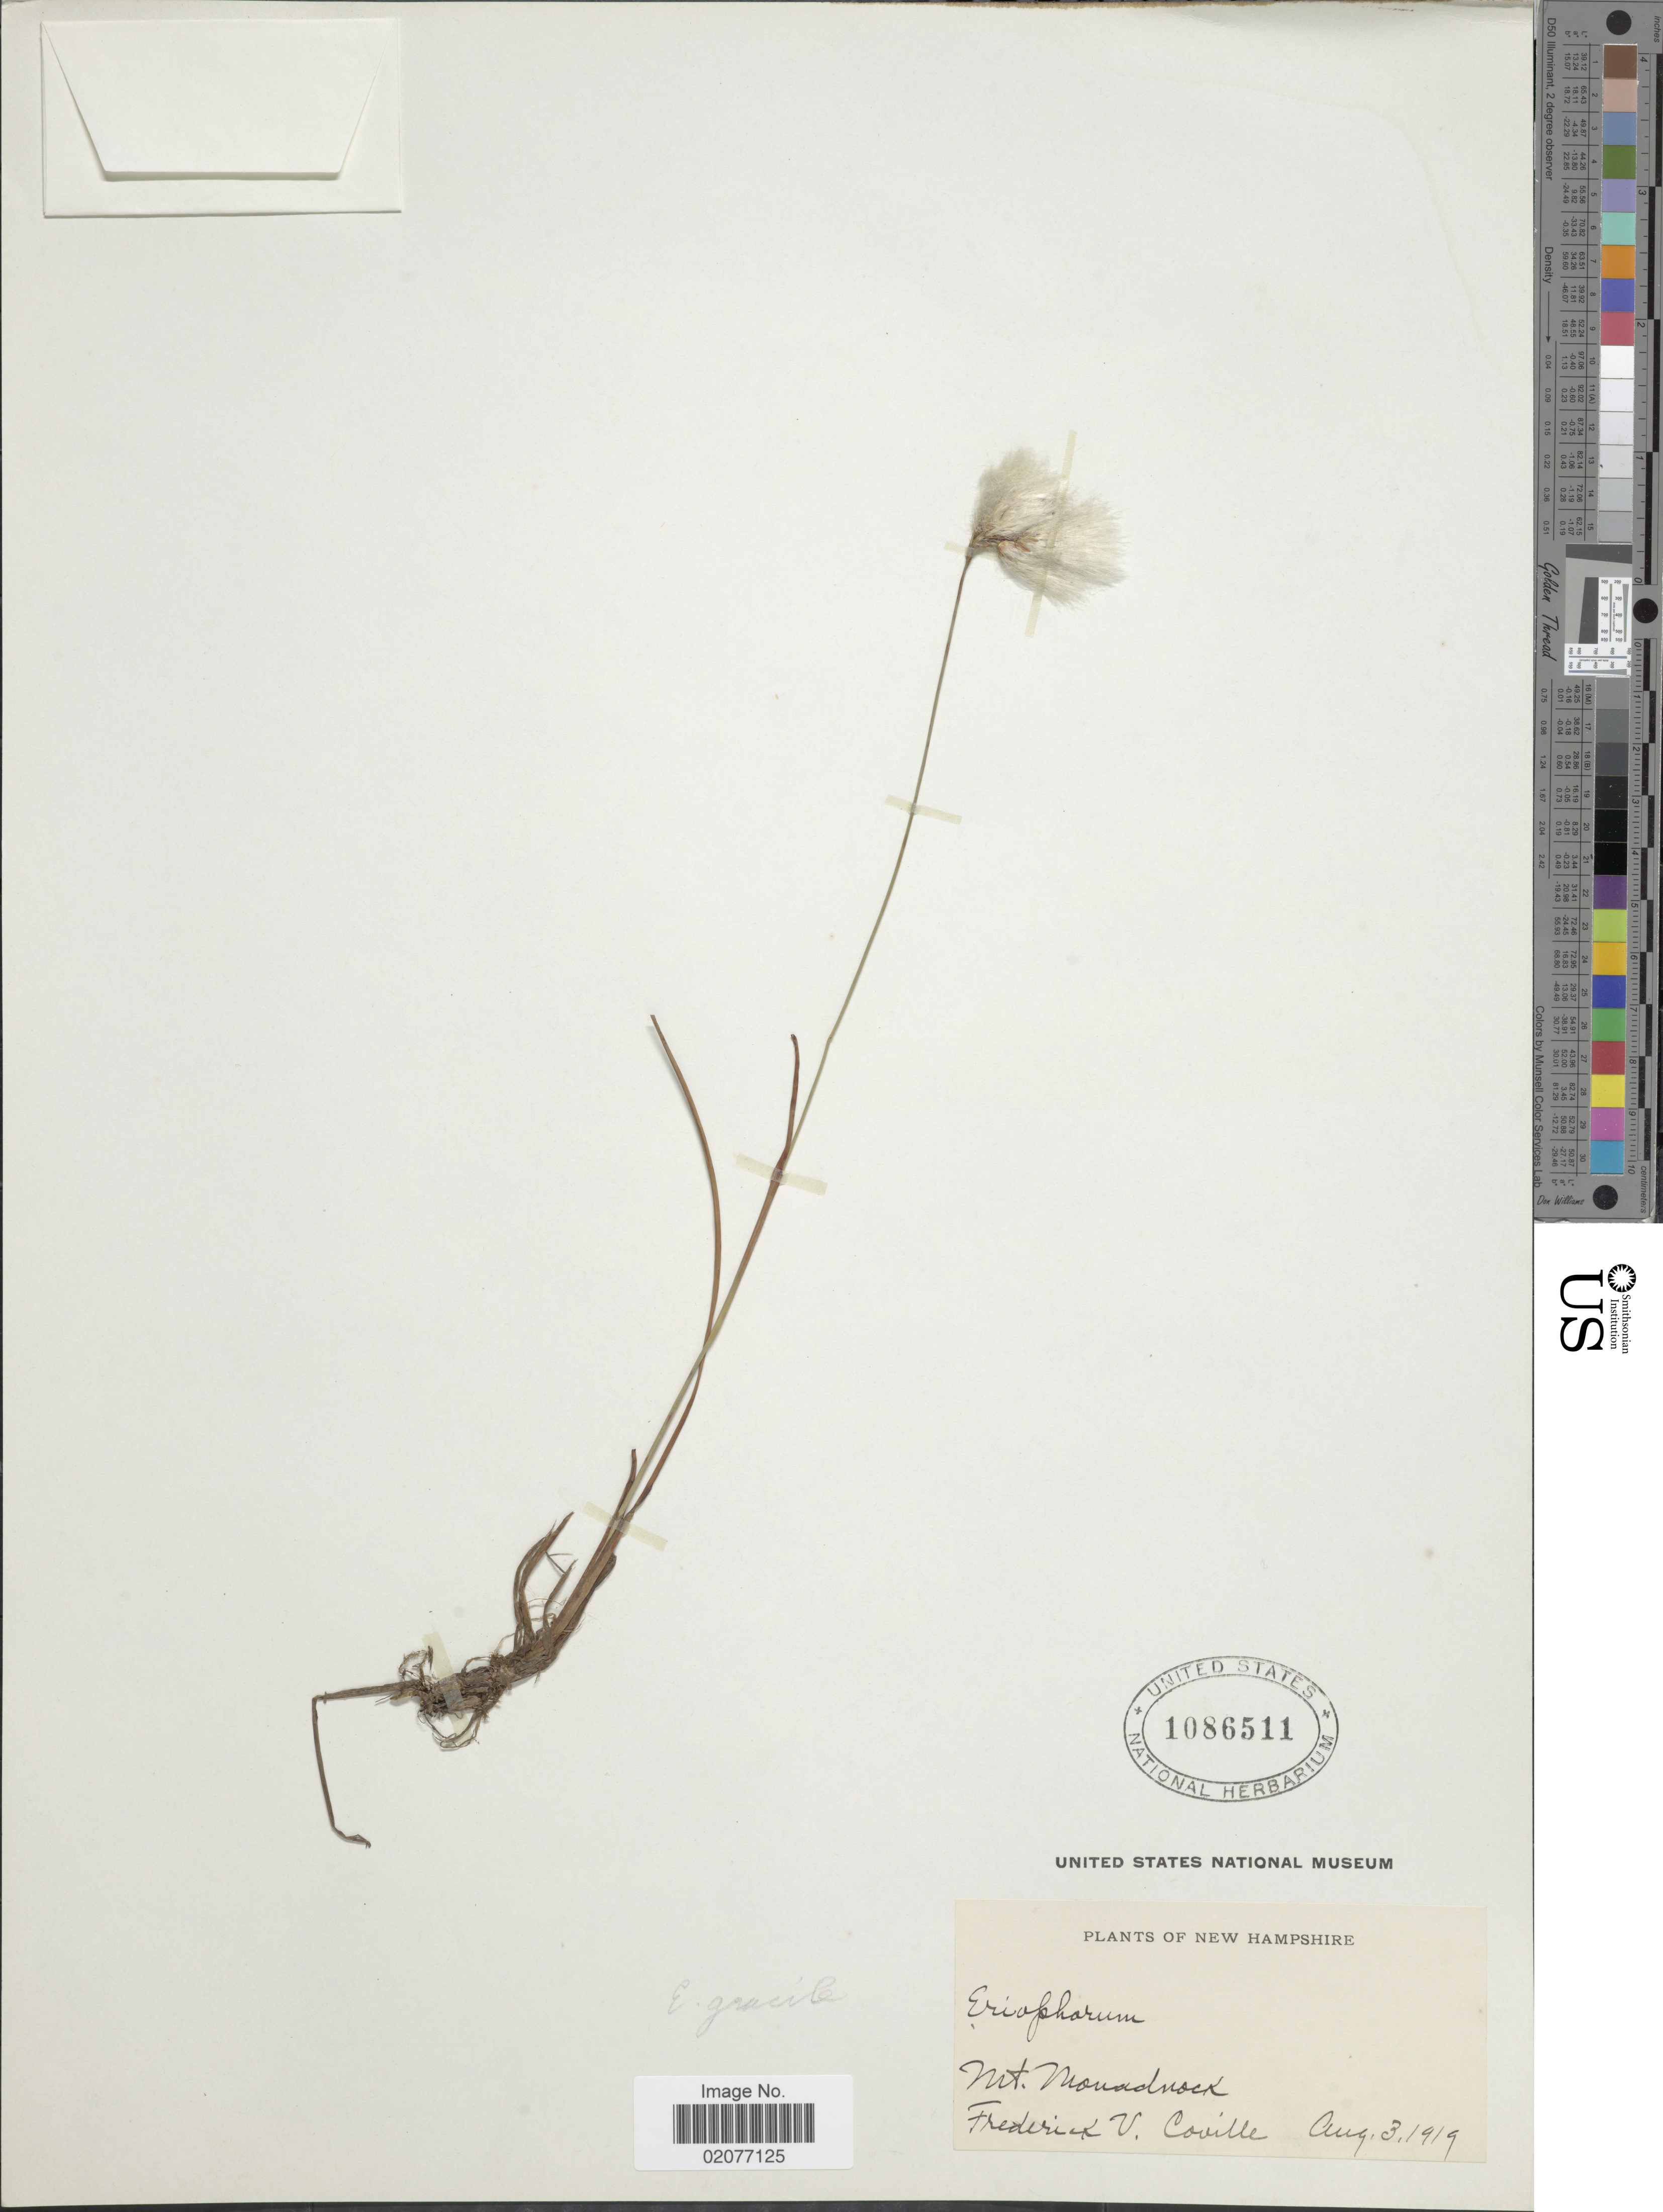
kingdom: Plantae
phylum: Tracheophyta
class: Liliopsida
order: Poales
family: Cyperaceae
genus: Eriophorum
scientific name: Eriophorum gracile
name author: W.D.J. Koch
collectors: F. V. Coville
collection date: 1919-08-03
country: United States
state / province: New Hampshire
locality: Mt Monadnock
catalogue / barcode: US 1086511